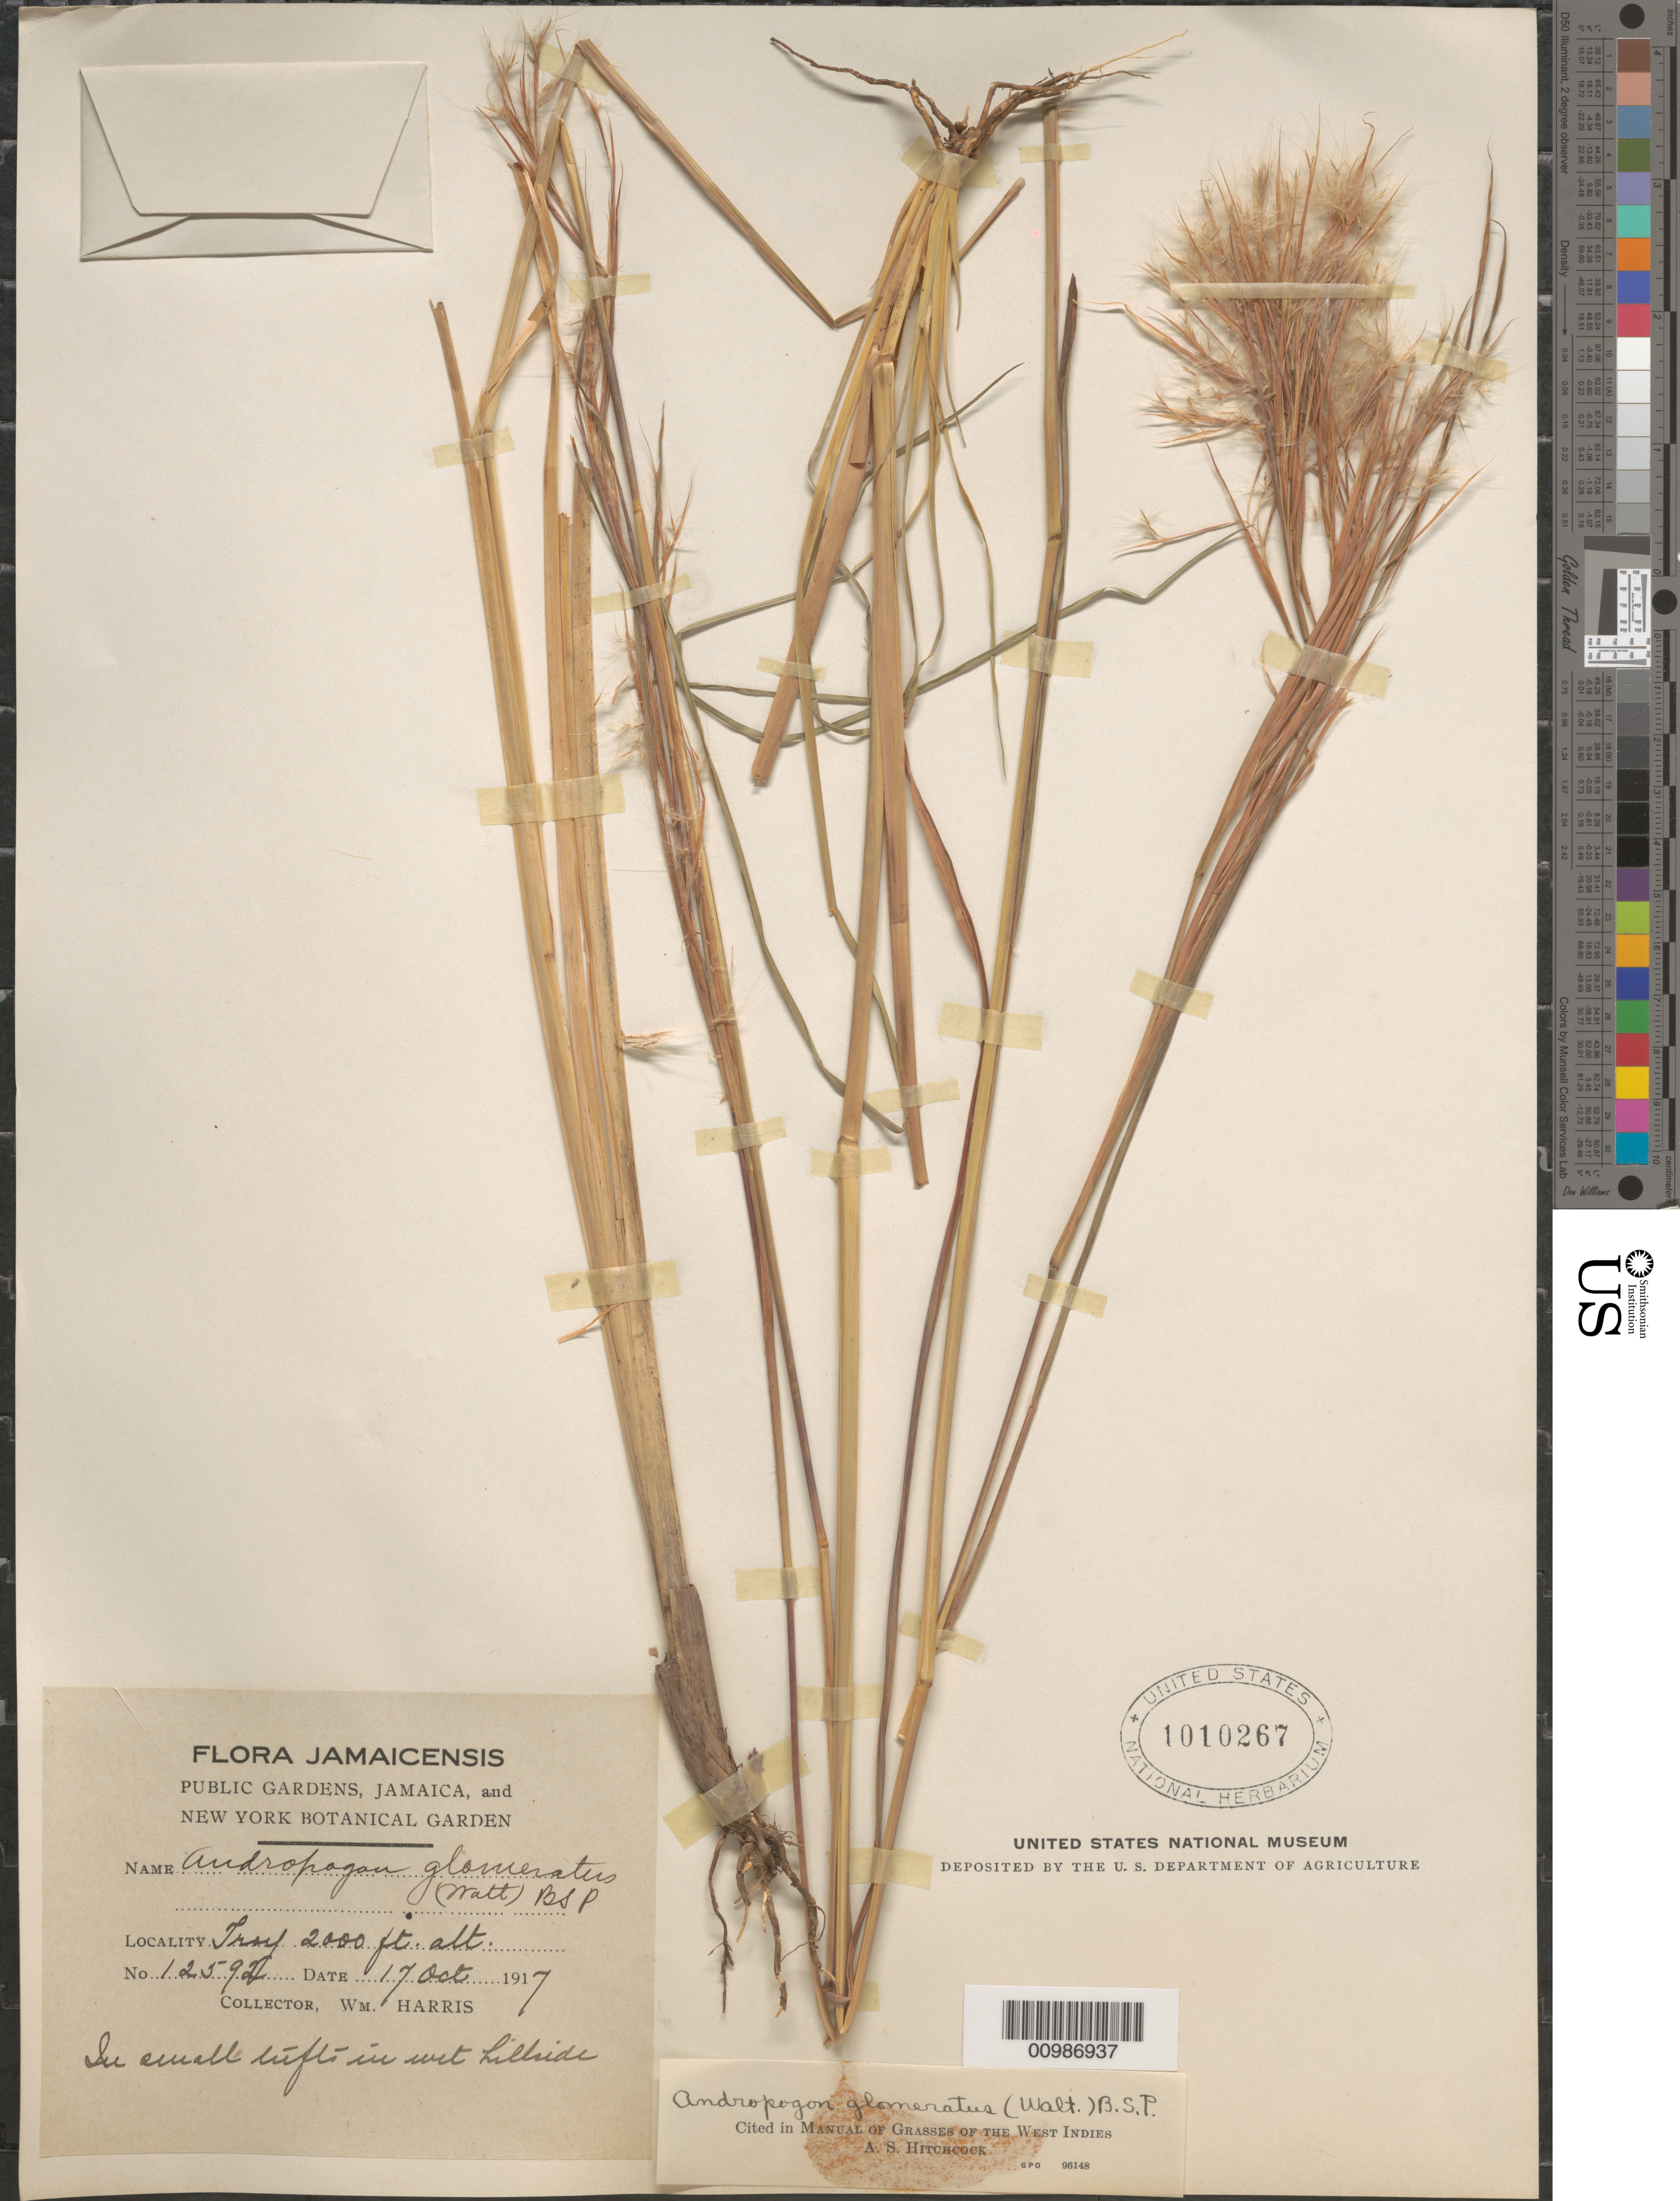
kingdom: Plantae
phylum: Tracheophyta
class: Liliopsida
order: Poales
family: Poaceae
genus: Andropogon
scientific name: Andropogon glomeratus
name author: (Walter) Britton, Stearns & Poggenb.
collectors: W. H. Harris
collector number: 12592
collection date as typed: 17 Oct 1917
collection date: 1917-10-17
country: Jamaica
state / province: Saint Mary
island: Jamaica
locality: Troy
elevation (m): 610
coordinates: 0 N, 0 E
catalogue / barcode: US 1010267